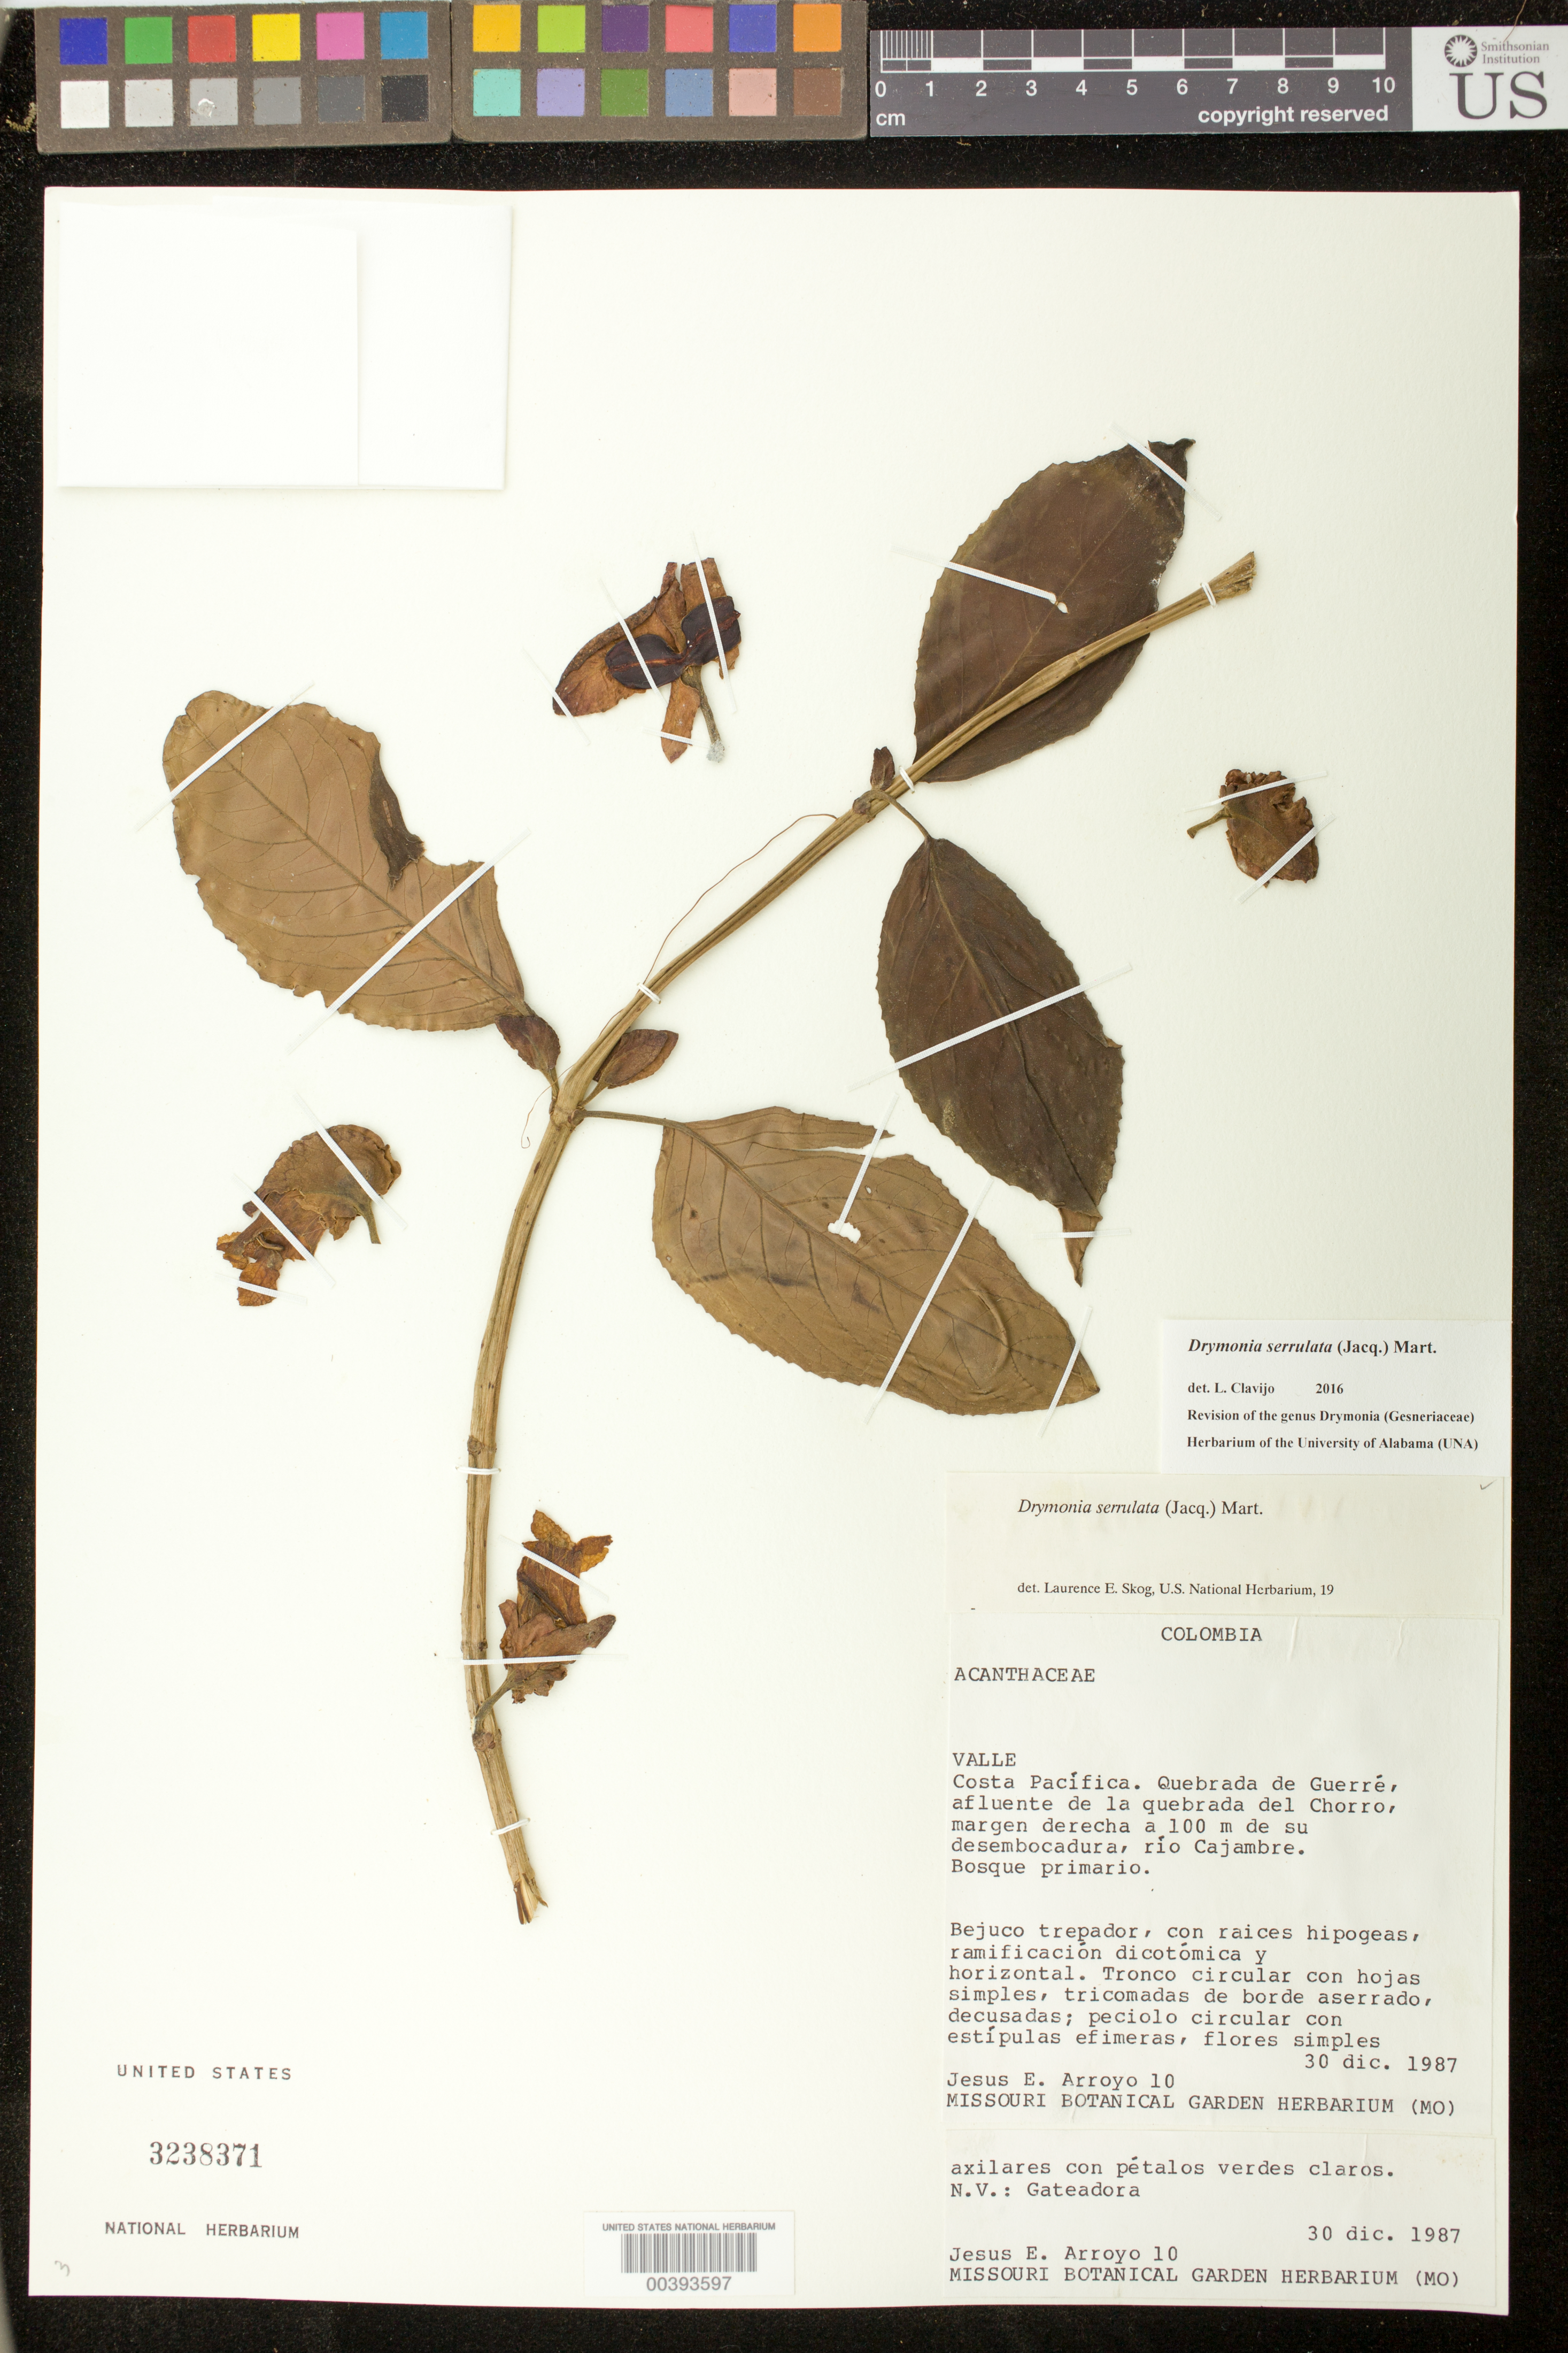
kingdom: Plantae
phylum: Tracheophyta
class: Magnoliopsida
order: Lamiales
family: Gesneriaceae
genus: Drymonia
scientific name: Drymonia serrulata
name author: (Jacq.) Mart.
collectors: J. Arroyo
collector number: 10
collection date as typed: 30 Dec 1987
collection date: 1987-12-30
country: Colombia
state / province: Valle del Cauca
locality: Rio Cajambre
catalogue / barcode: US 3238371